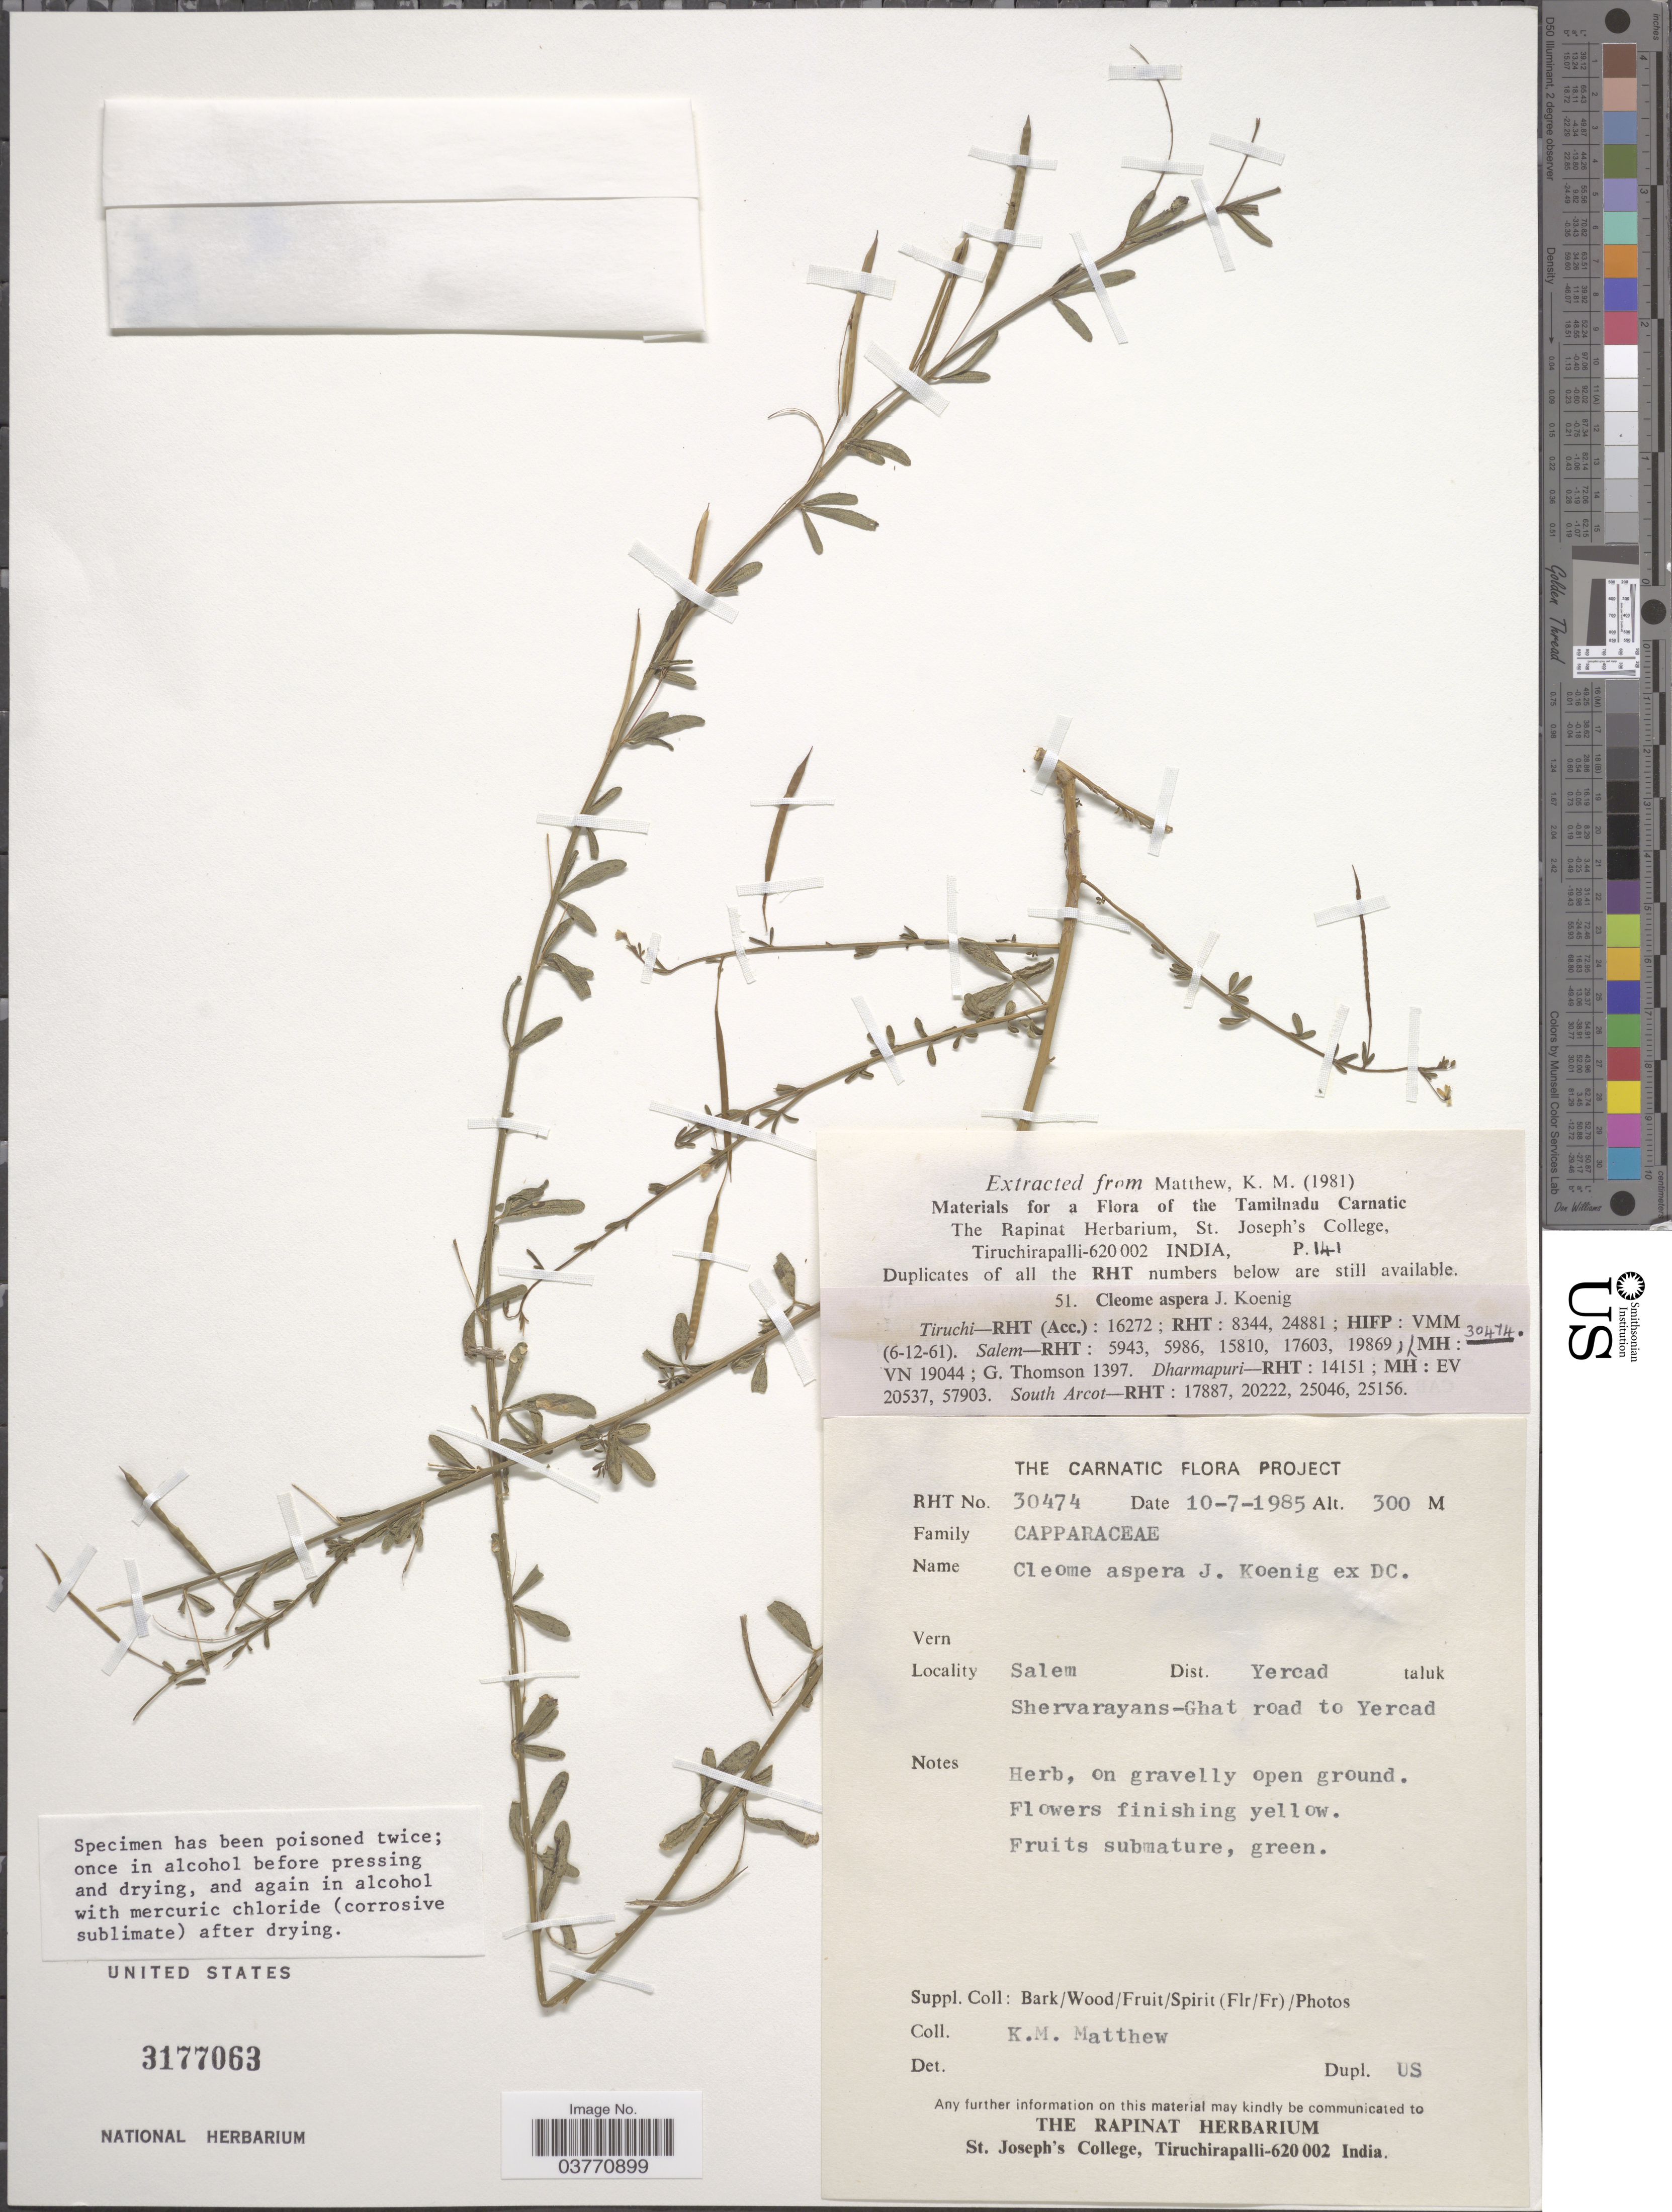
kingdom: Plantae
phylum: Tracheophyta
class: Magnoliopsida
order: Brassicales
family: Cleomaceae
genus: Corynandra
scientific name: Corynandra aspera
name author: (J. Koenig ex DC.) Roalson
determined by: Strong, Mark T., (BOT), Smithsonian Institution - National Museum of Natural History (UNITED STATES)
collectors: K. M. Matthew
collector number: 30474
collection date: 1985-07-10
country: India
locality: Salem Dist. Yercad taluk. Shervarayans-Ghat road to Yercad.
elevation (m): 300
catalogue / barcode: US 3177063